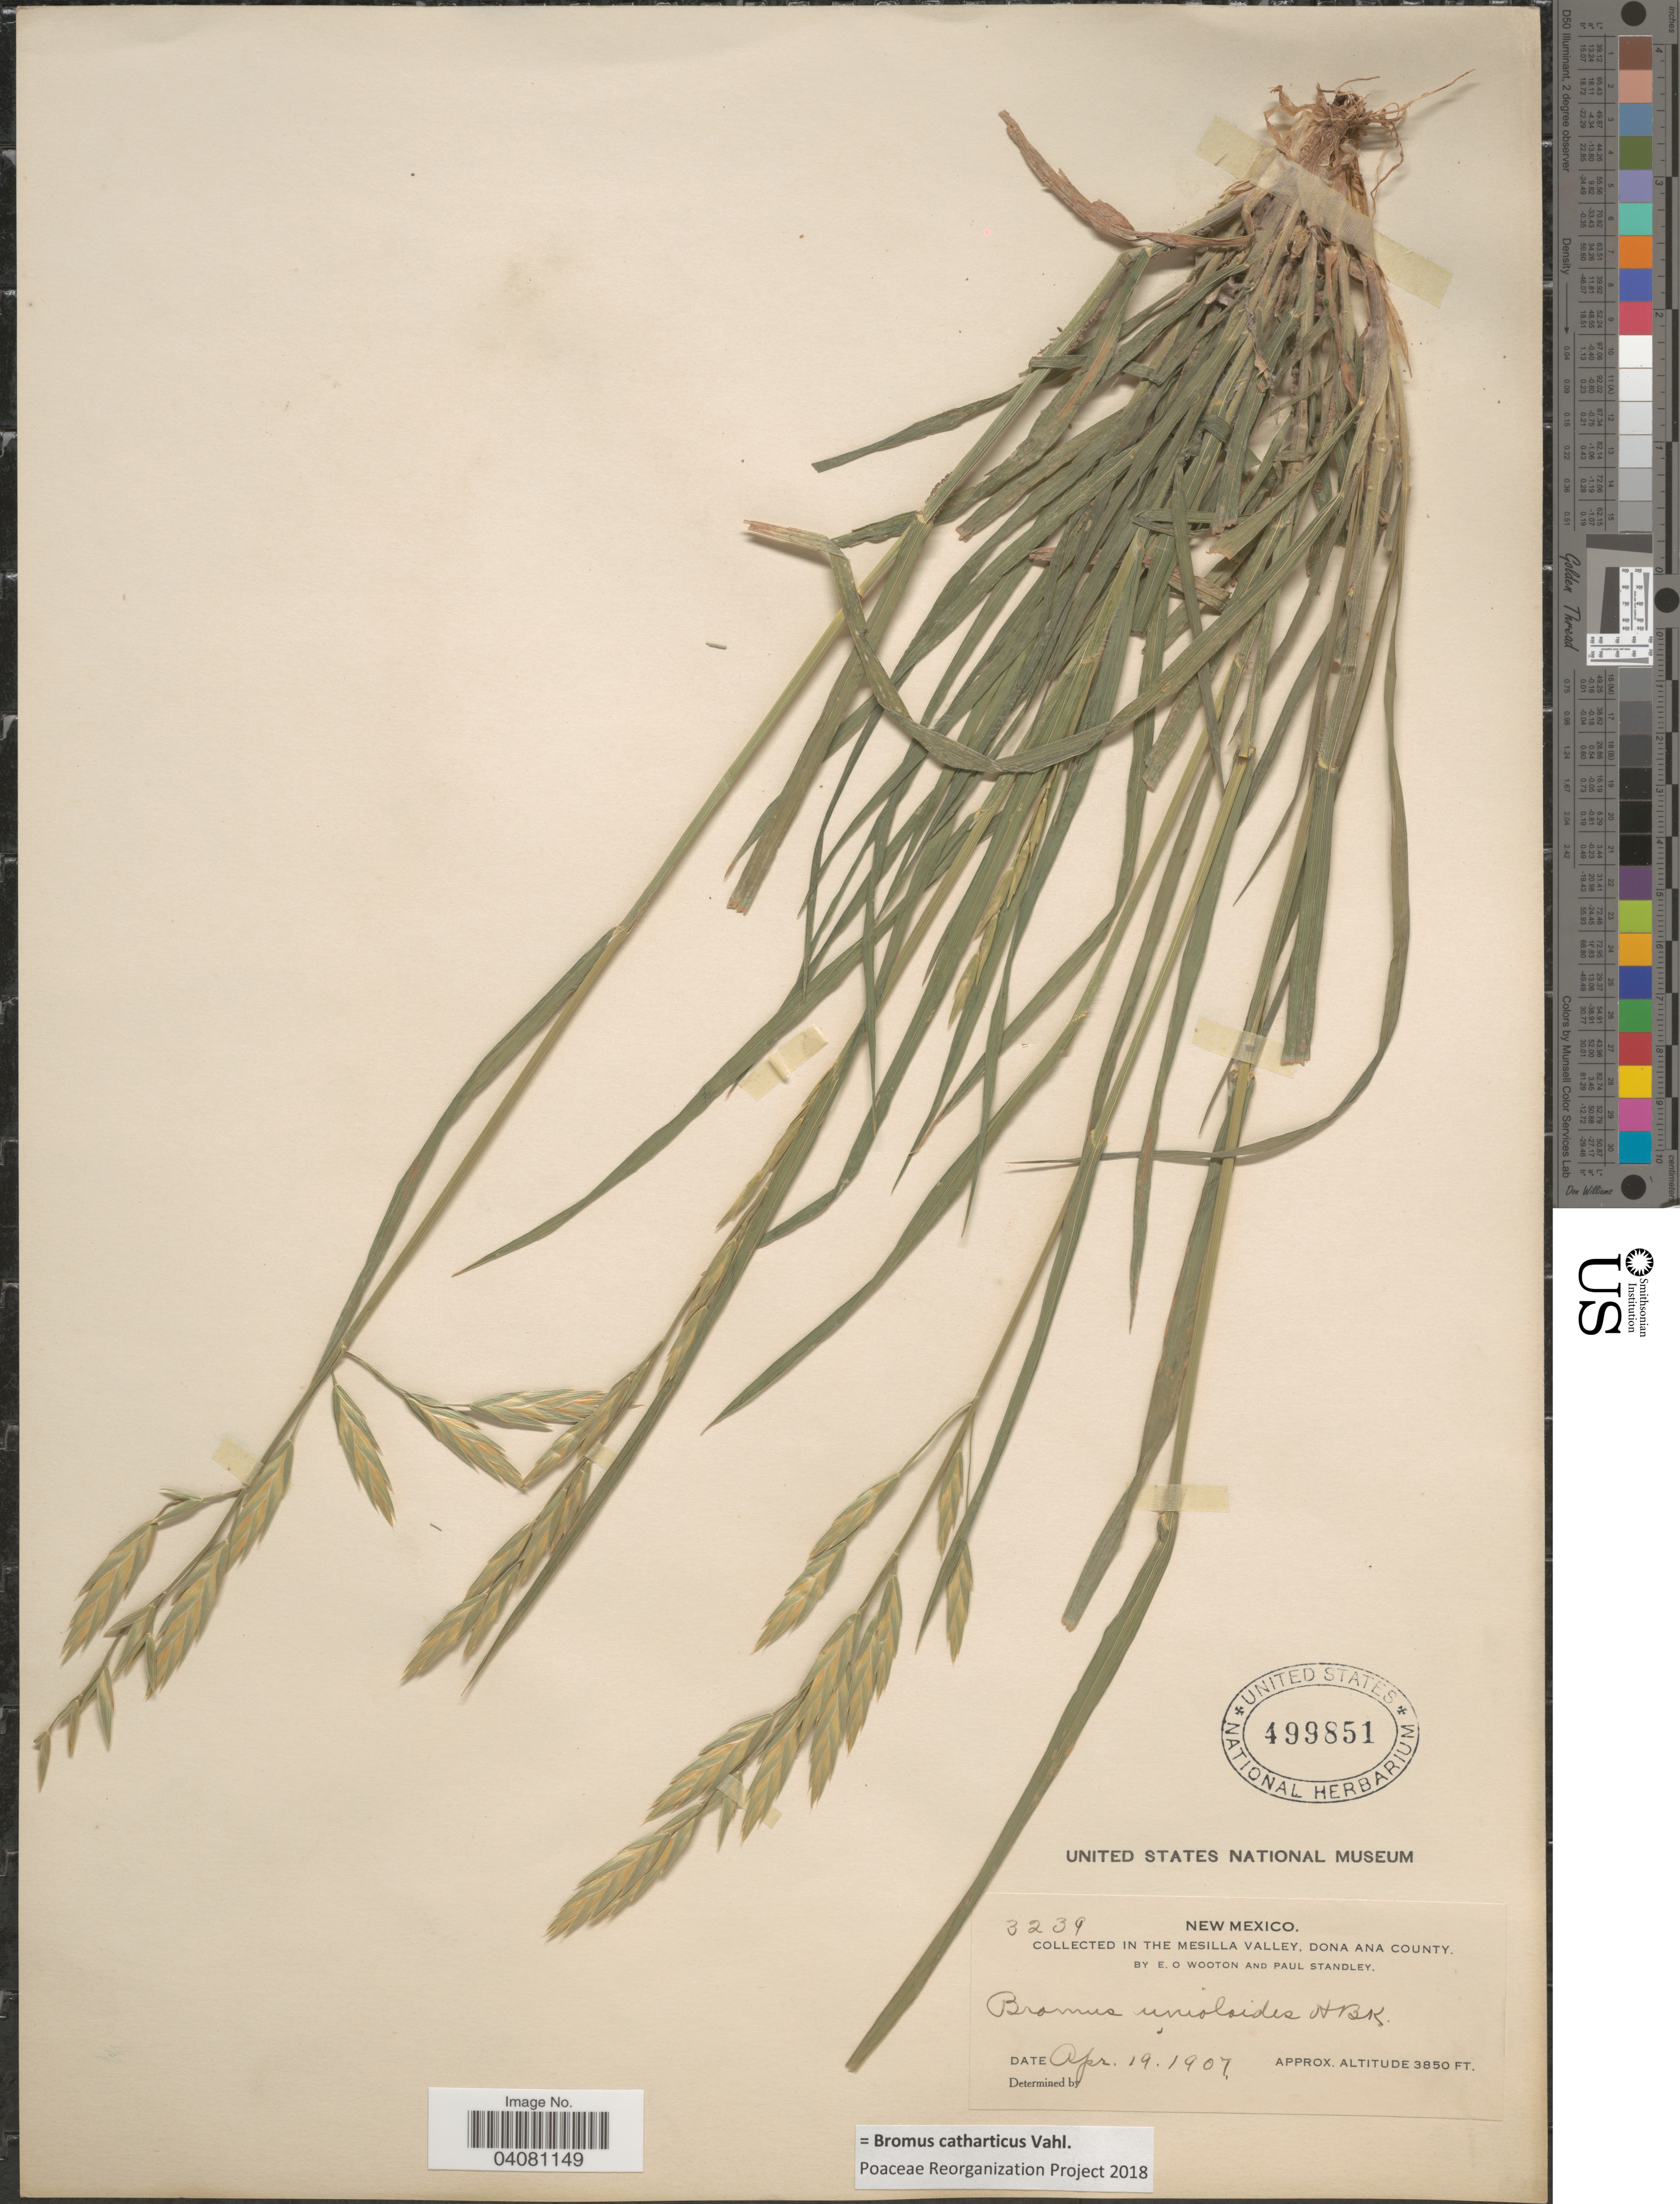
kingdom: Plantae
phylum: Tracheophyta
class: Liliopsida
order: Poales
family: Poaceae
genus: Bromus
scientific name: Bromus catharticus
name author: Vahl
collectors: E. O. Wooton & P. C. Standley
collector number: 3239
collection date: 1907-04-19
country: United States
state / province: New Mexico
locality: In the Mesilla Valley, Don Ana County.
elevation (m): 1173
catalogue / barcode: US 499851